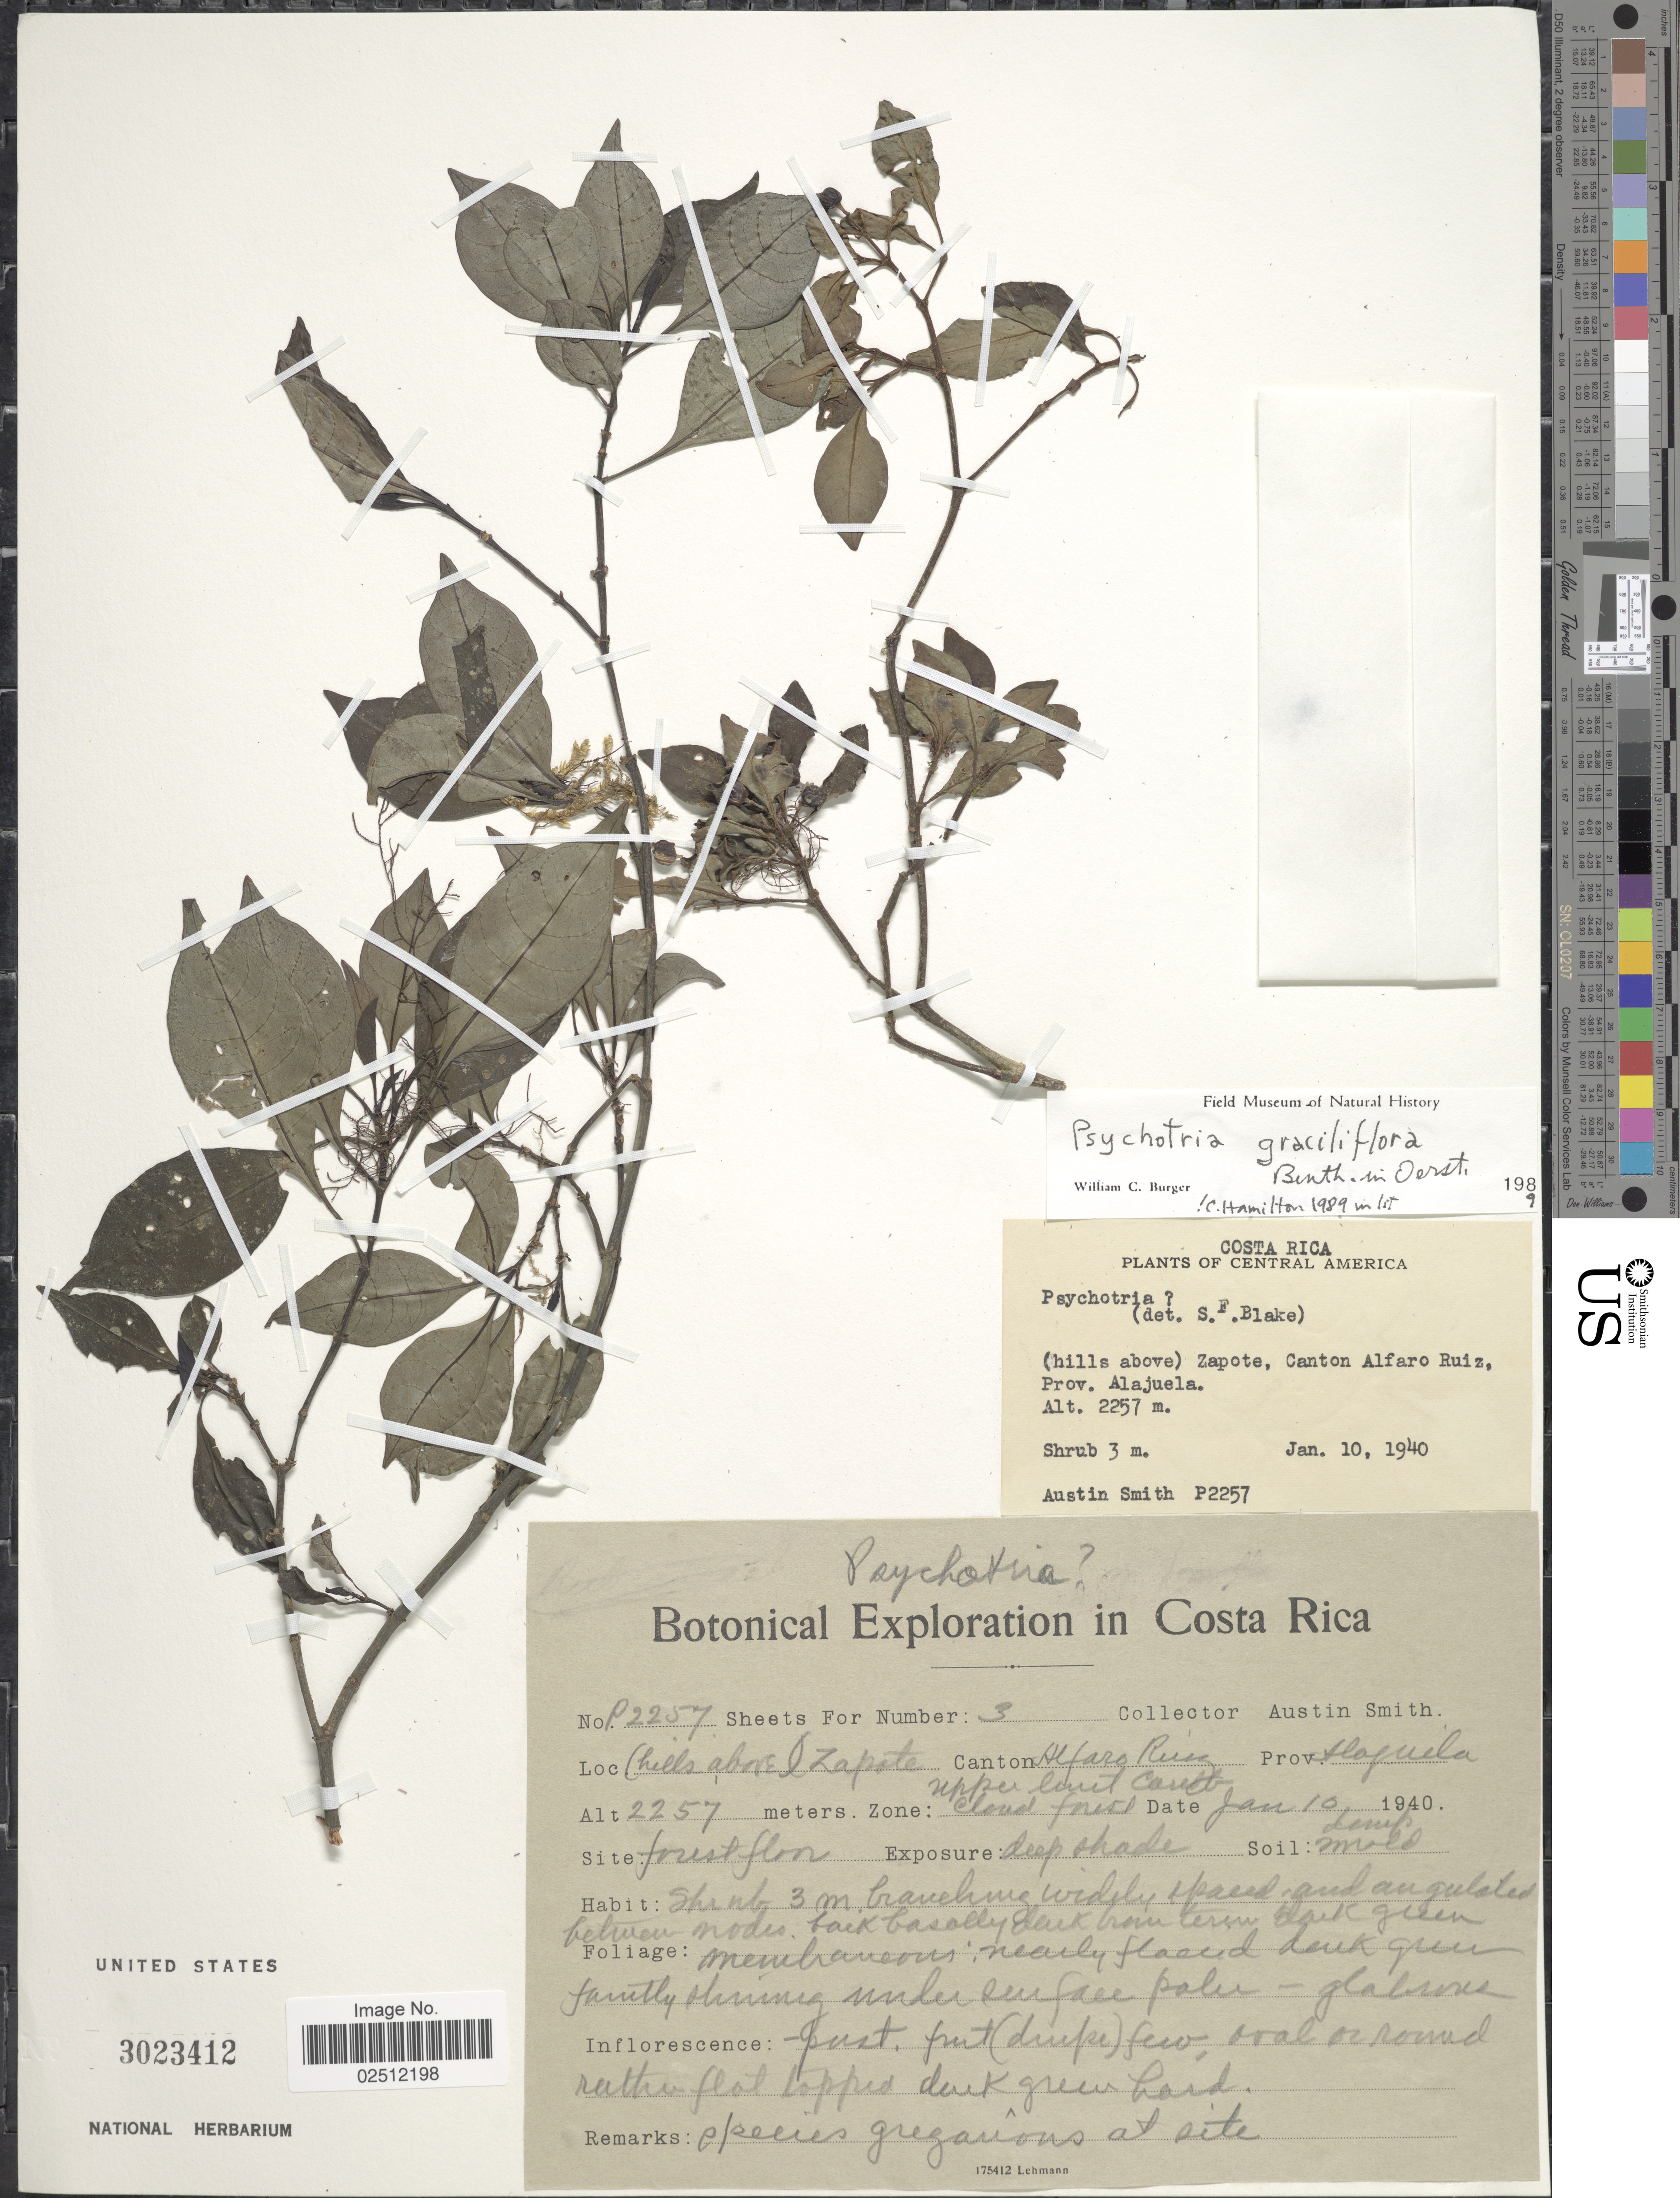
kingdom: Plantae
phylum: Tracheophyta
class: Magnoliopsida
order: Gentianales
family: Rubiaceae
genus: Psychotria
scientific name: Psychotria graciliflora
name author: Benth.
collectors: Aust P. Smith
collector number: P2257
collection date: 1940-01-10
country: Costa Rica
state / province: Alajuela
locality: (hills above) Zapote, Canton Alfaro Ruiz, Zone Upper Cloud forest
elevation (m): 2257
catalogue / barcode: US 3023412